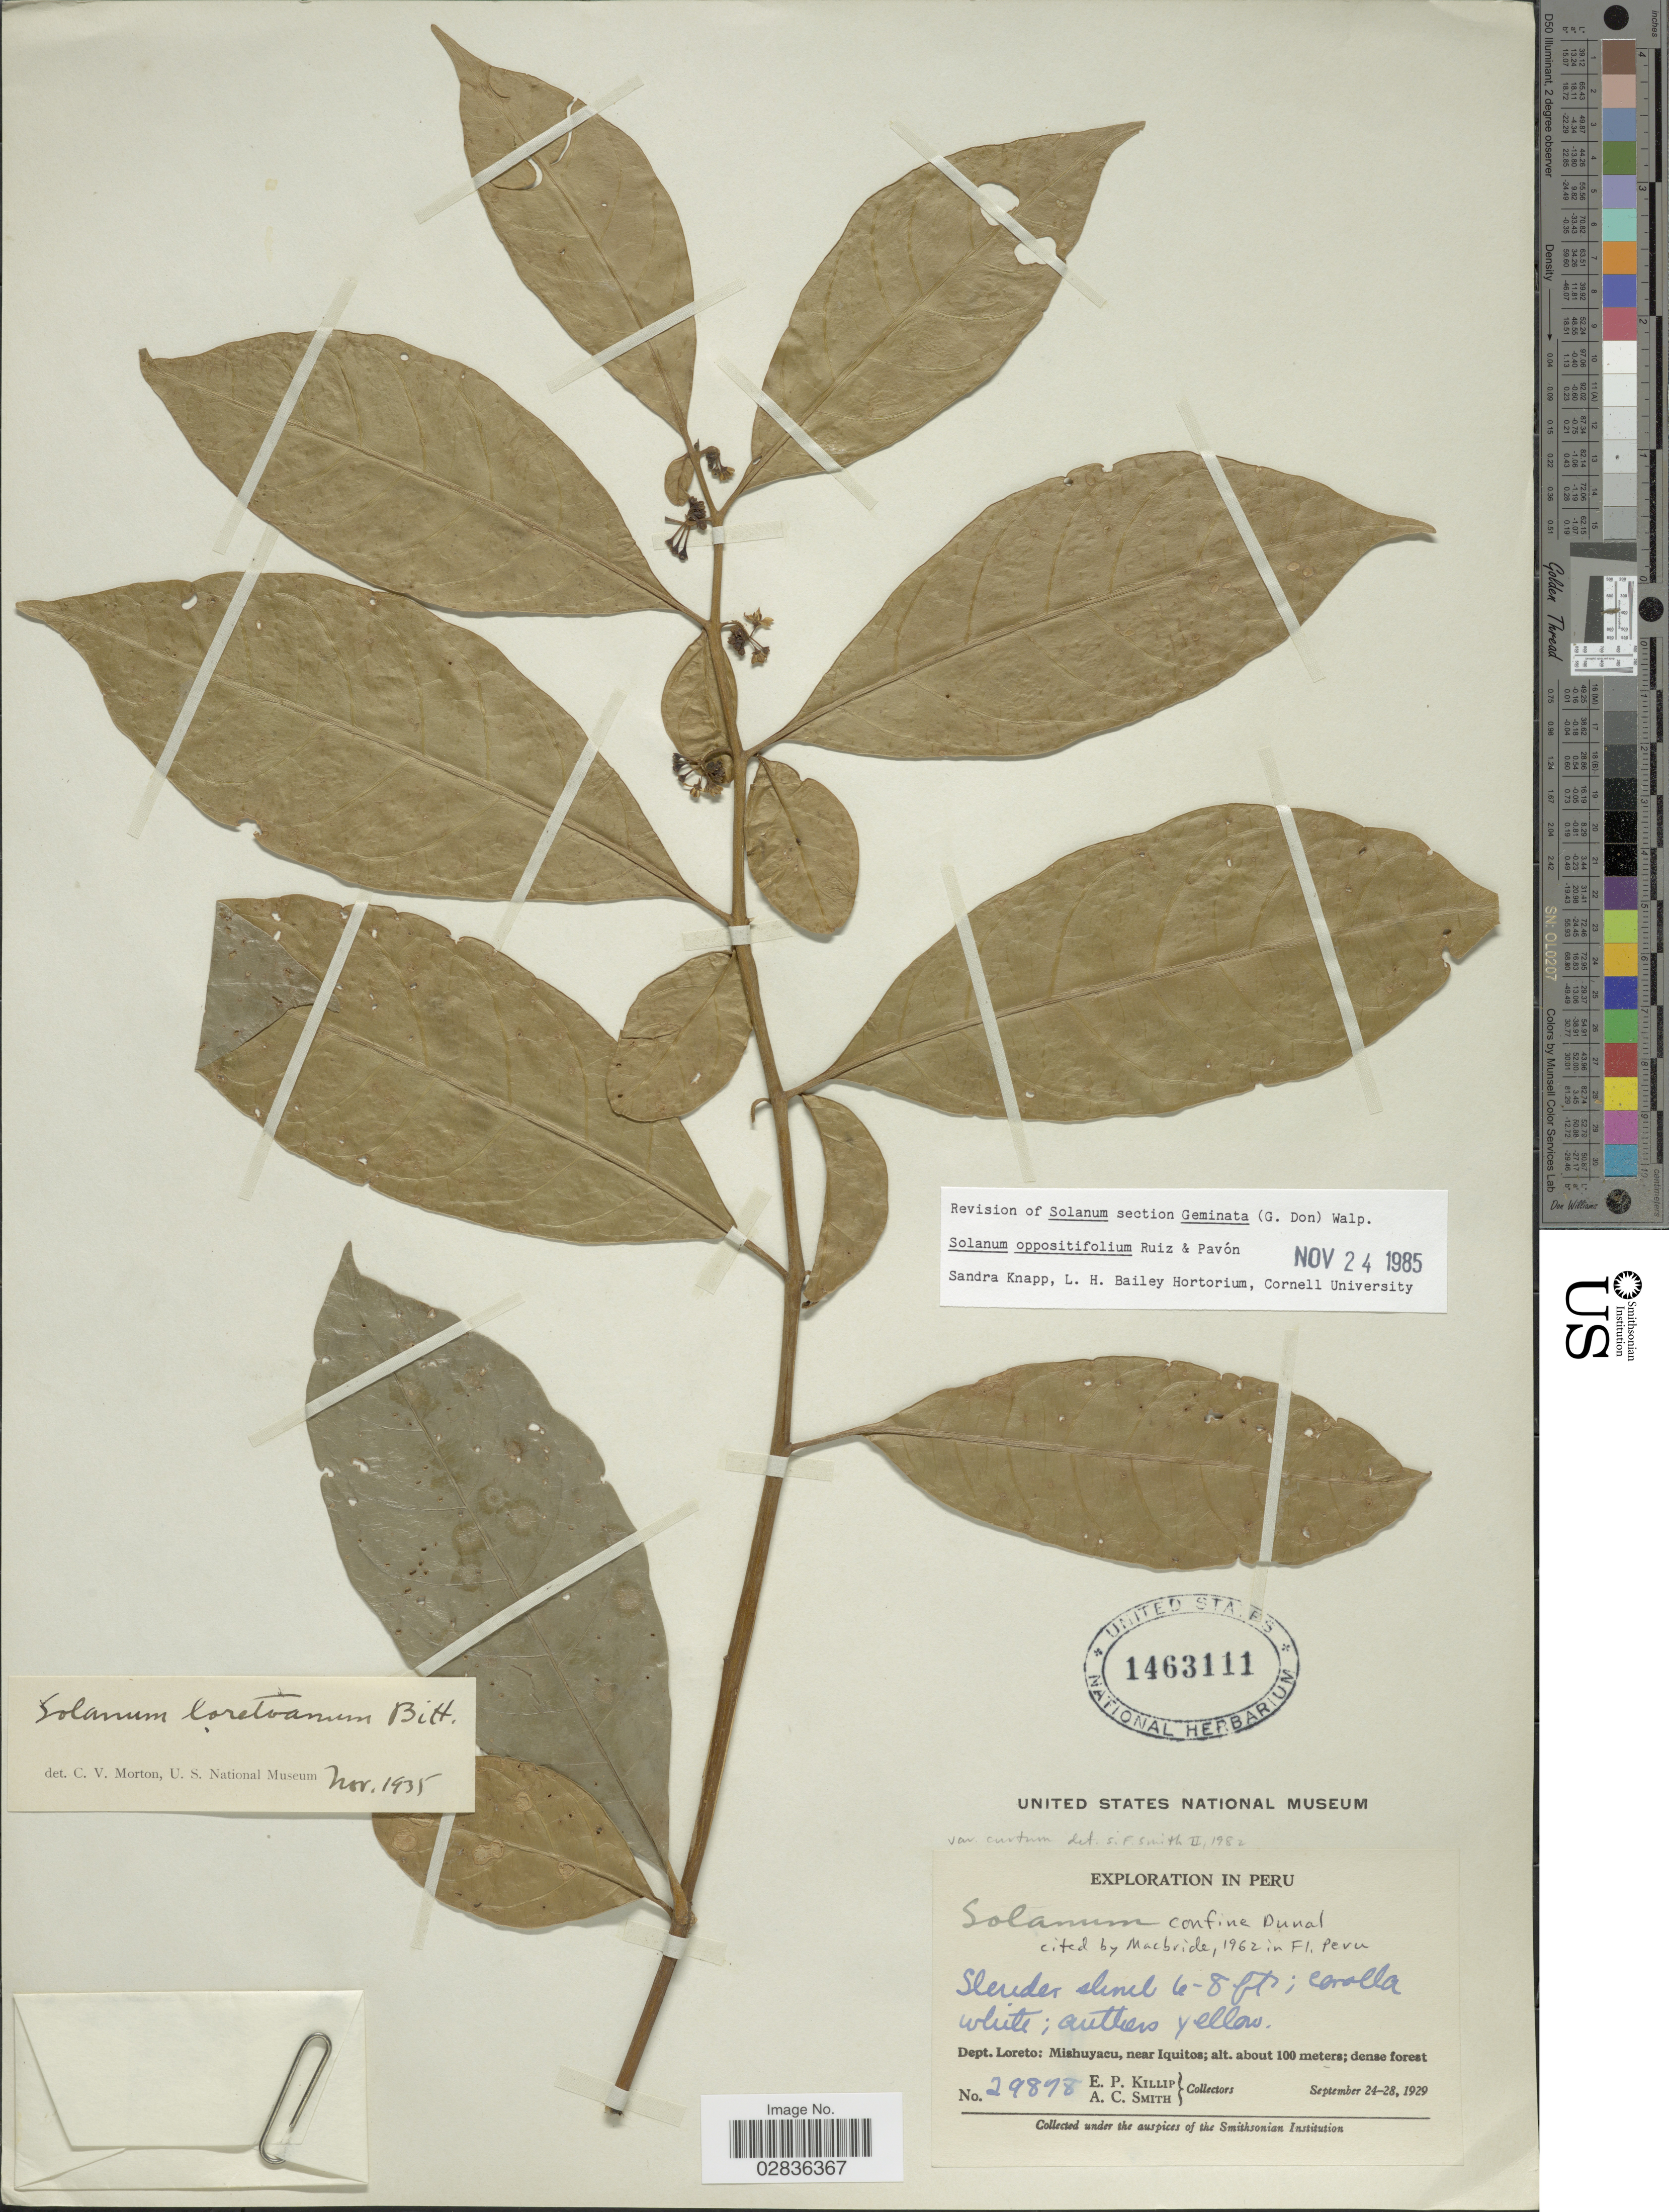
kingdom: Plantae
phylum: Tracheophyta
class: Magnoliopsida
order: Solanales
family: Solanaceae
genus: Solanum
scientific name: Solanum oppositifolium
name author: Ruiz & Pav.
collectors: E. P. Killip & A. C. Smith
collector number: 29878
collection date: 1929-09-24/1929-09-28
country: Peru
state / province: Loreto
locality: Dept. Loreto: Mishuyacu, near Iquitos.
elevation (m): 100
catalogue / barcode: US 1463111